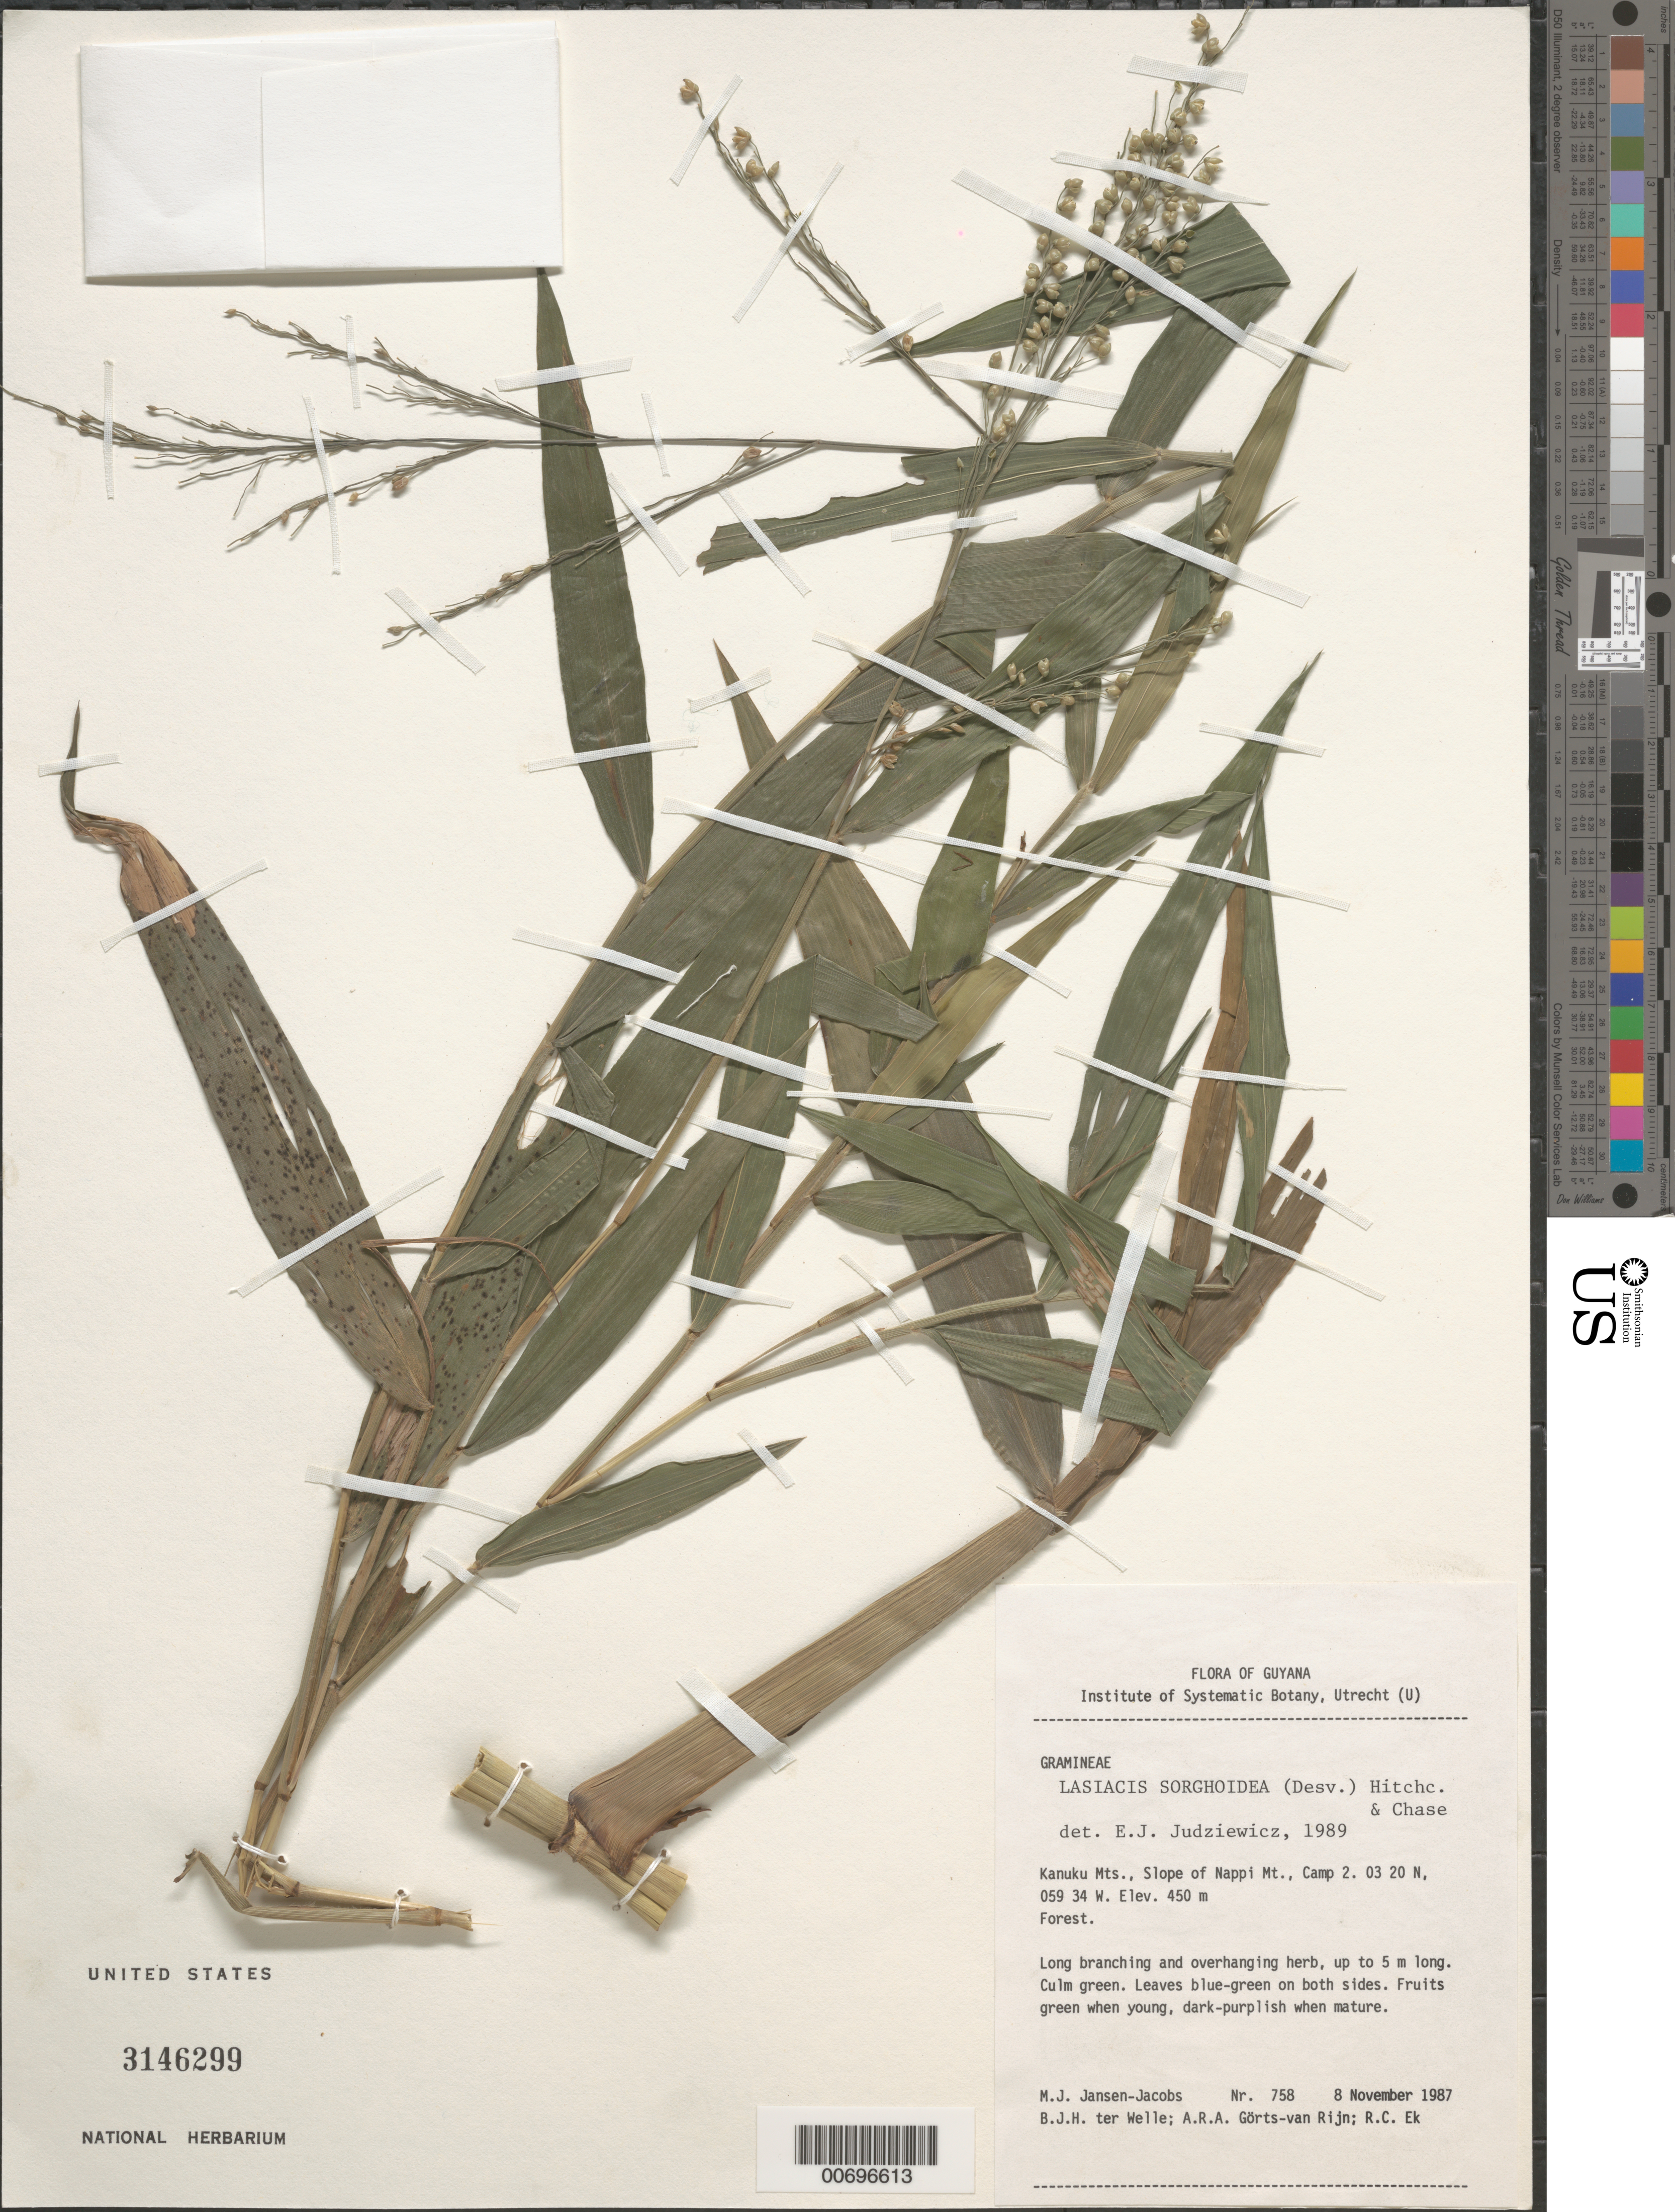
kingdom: Plantae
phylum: Tracheophyta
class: Liliopsida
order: Poales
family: Poaceae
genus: Lasiacis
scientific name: Lasiacis sorghoidea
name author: (Desv. ex Ham.) Hitchc. & Chase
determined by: Judziewicz, E. J.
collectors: M. J. Jansen-Jacobs, B. Welle, A. .R. A. Görts-van Rijn & R. C. Ek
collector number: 758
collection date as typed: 8-Nov-87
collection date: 1987-11-08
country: Guyana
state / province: U. Takutu-U. Essequibo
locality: Kanuku Mts., slope of Nappi Mt., camp 2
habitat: Forest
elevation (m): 450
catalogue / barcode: US 3146299